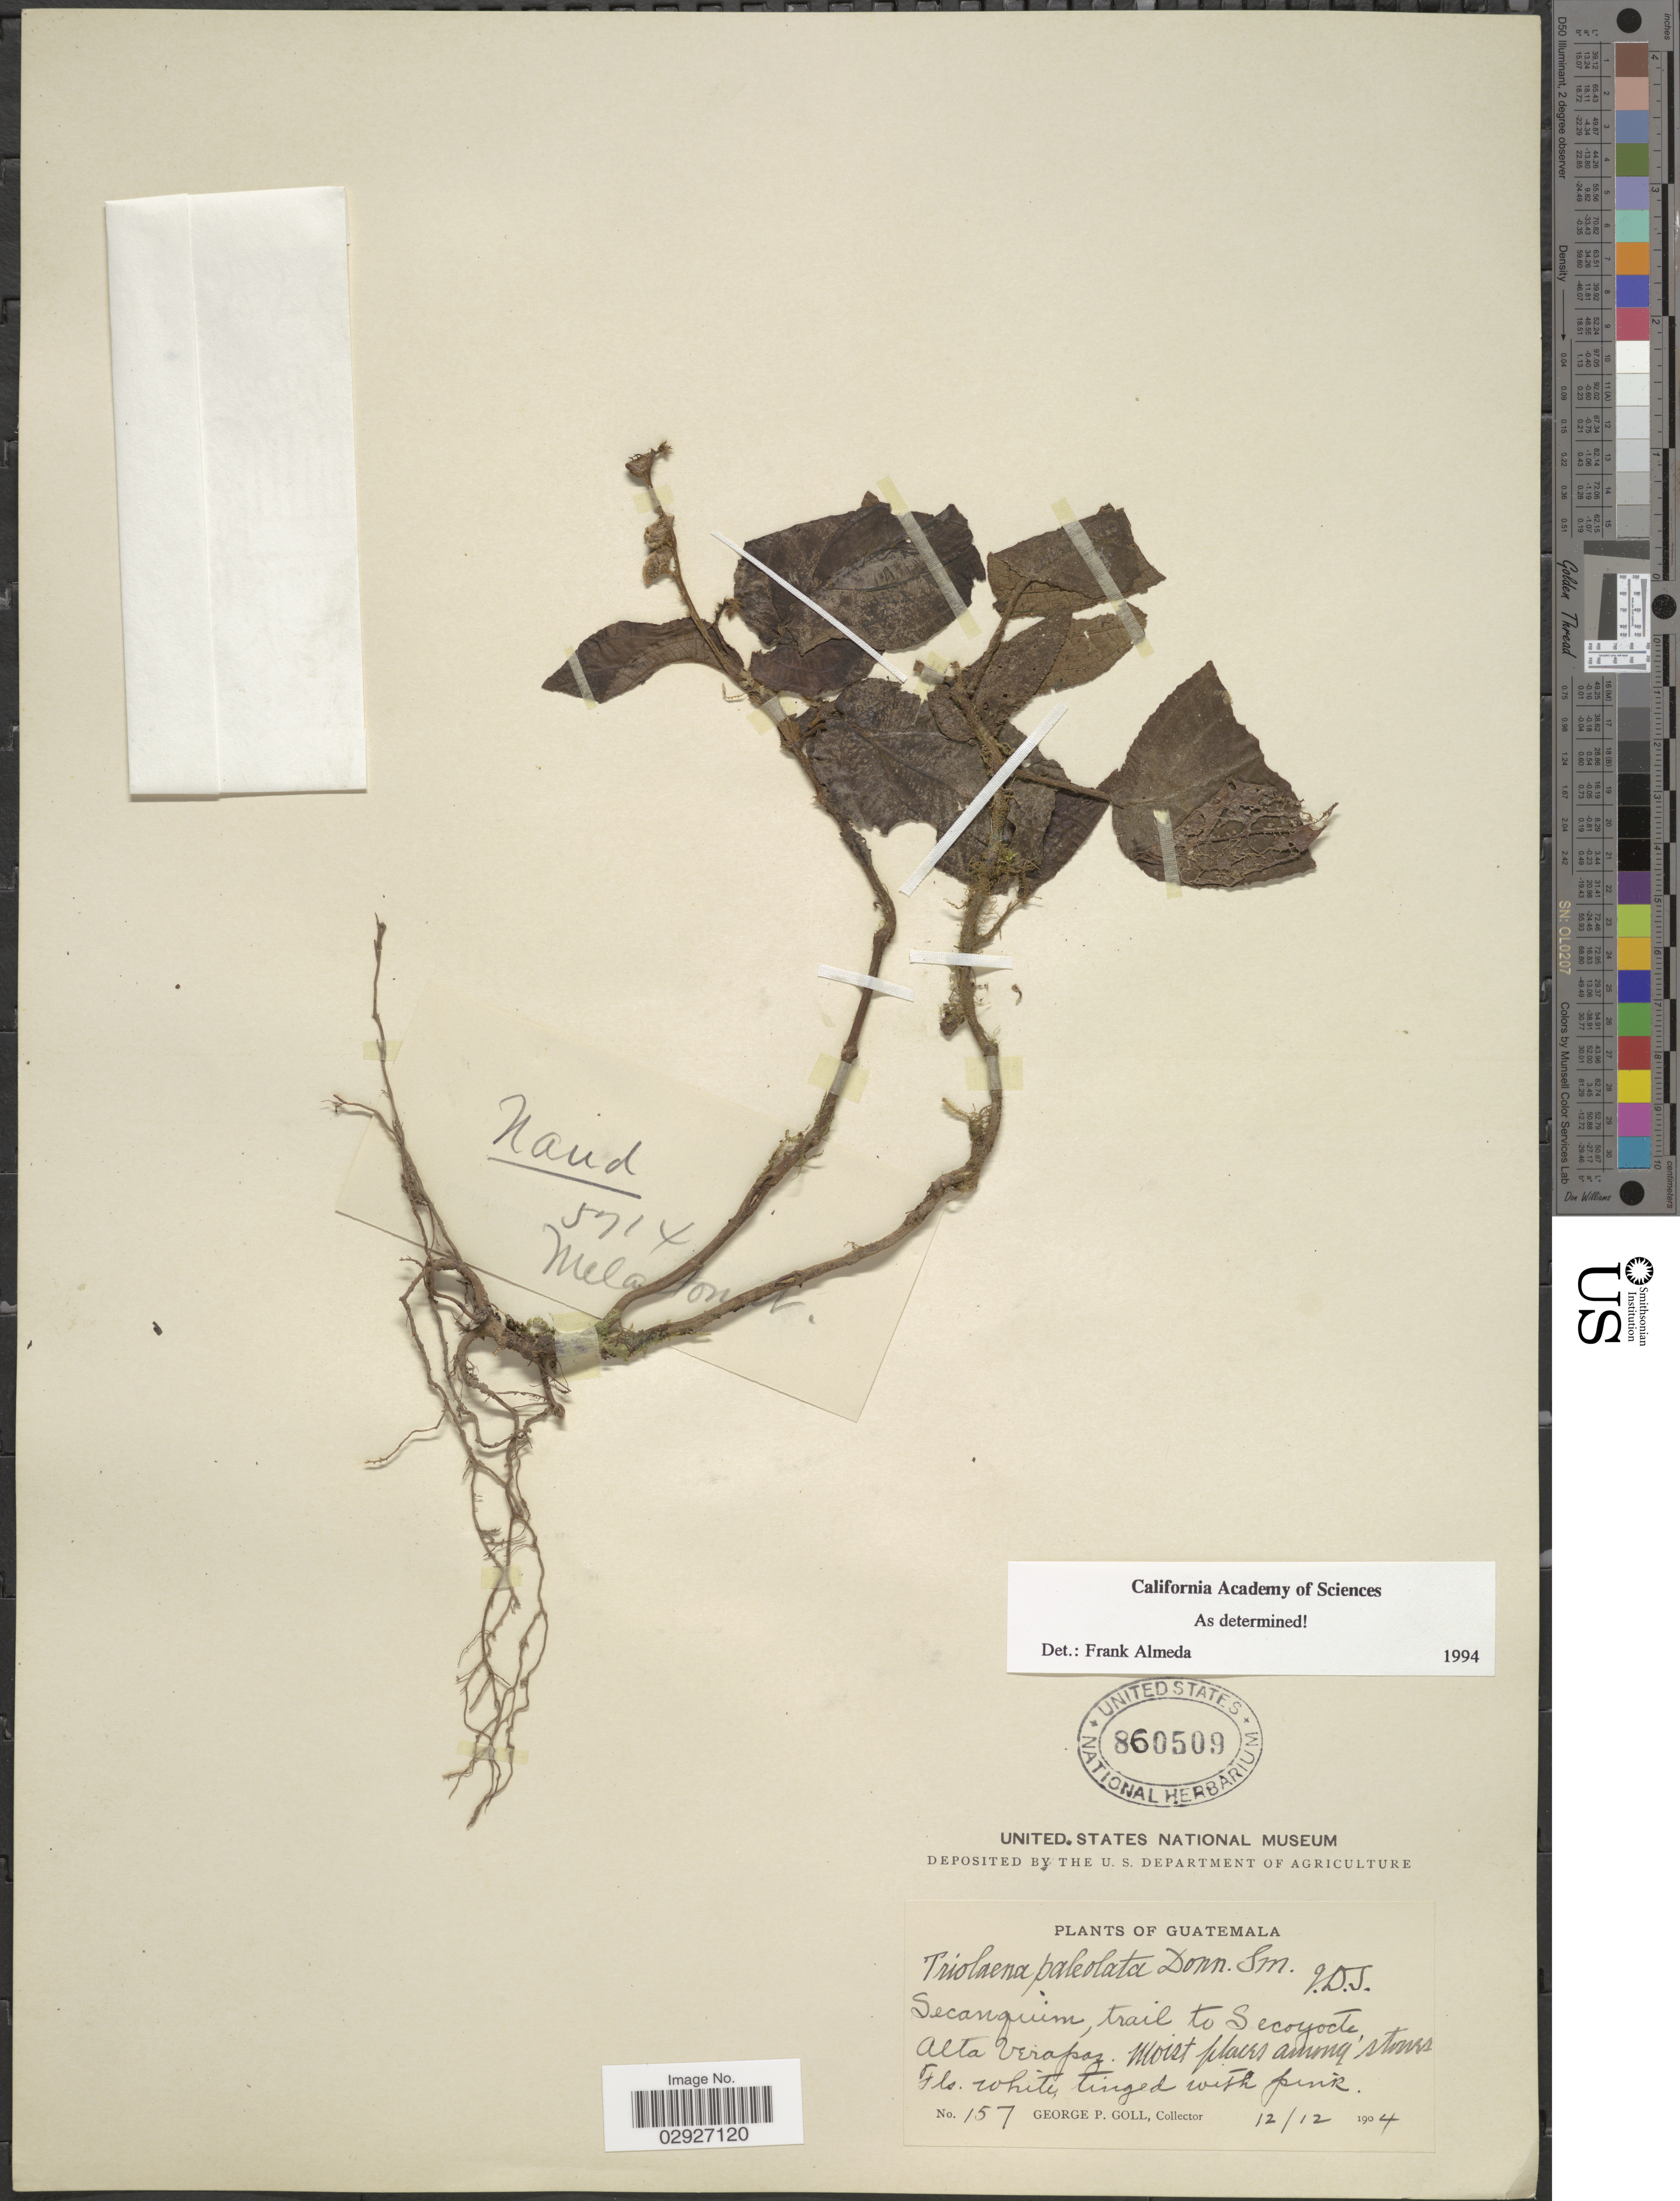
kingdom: Plantae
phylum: Tracheophyta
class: Magnoliopsida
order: Myrtales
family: Melastomataceae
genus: Triolena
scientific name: Triolena paleolata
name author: Donn. Sm.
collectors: G. P. Goll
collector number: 157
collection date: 1904-12-12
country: Guatemala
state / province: Alta Verapaz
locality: Secanquim, trail to Secoyocte,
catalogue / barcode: US 860509